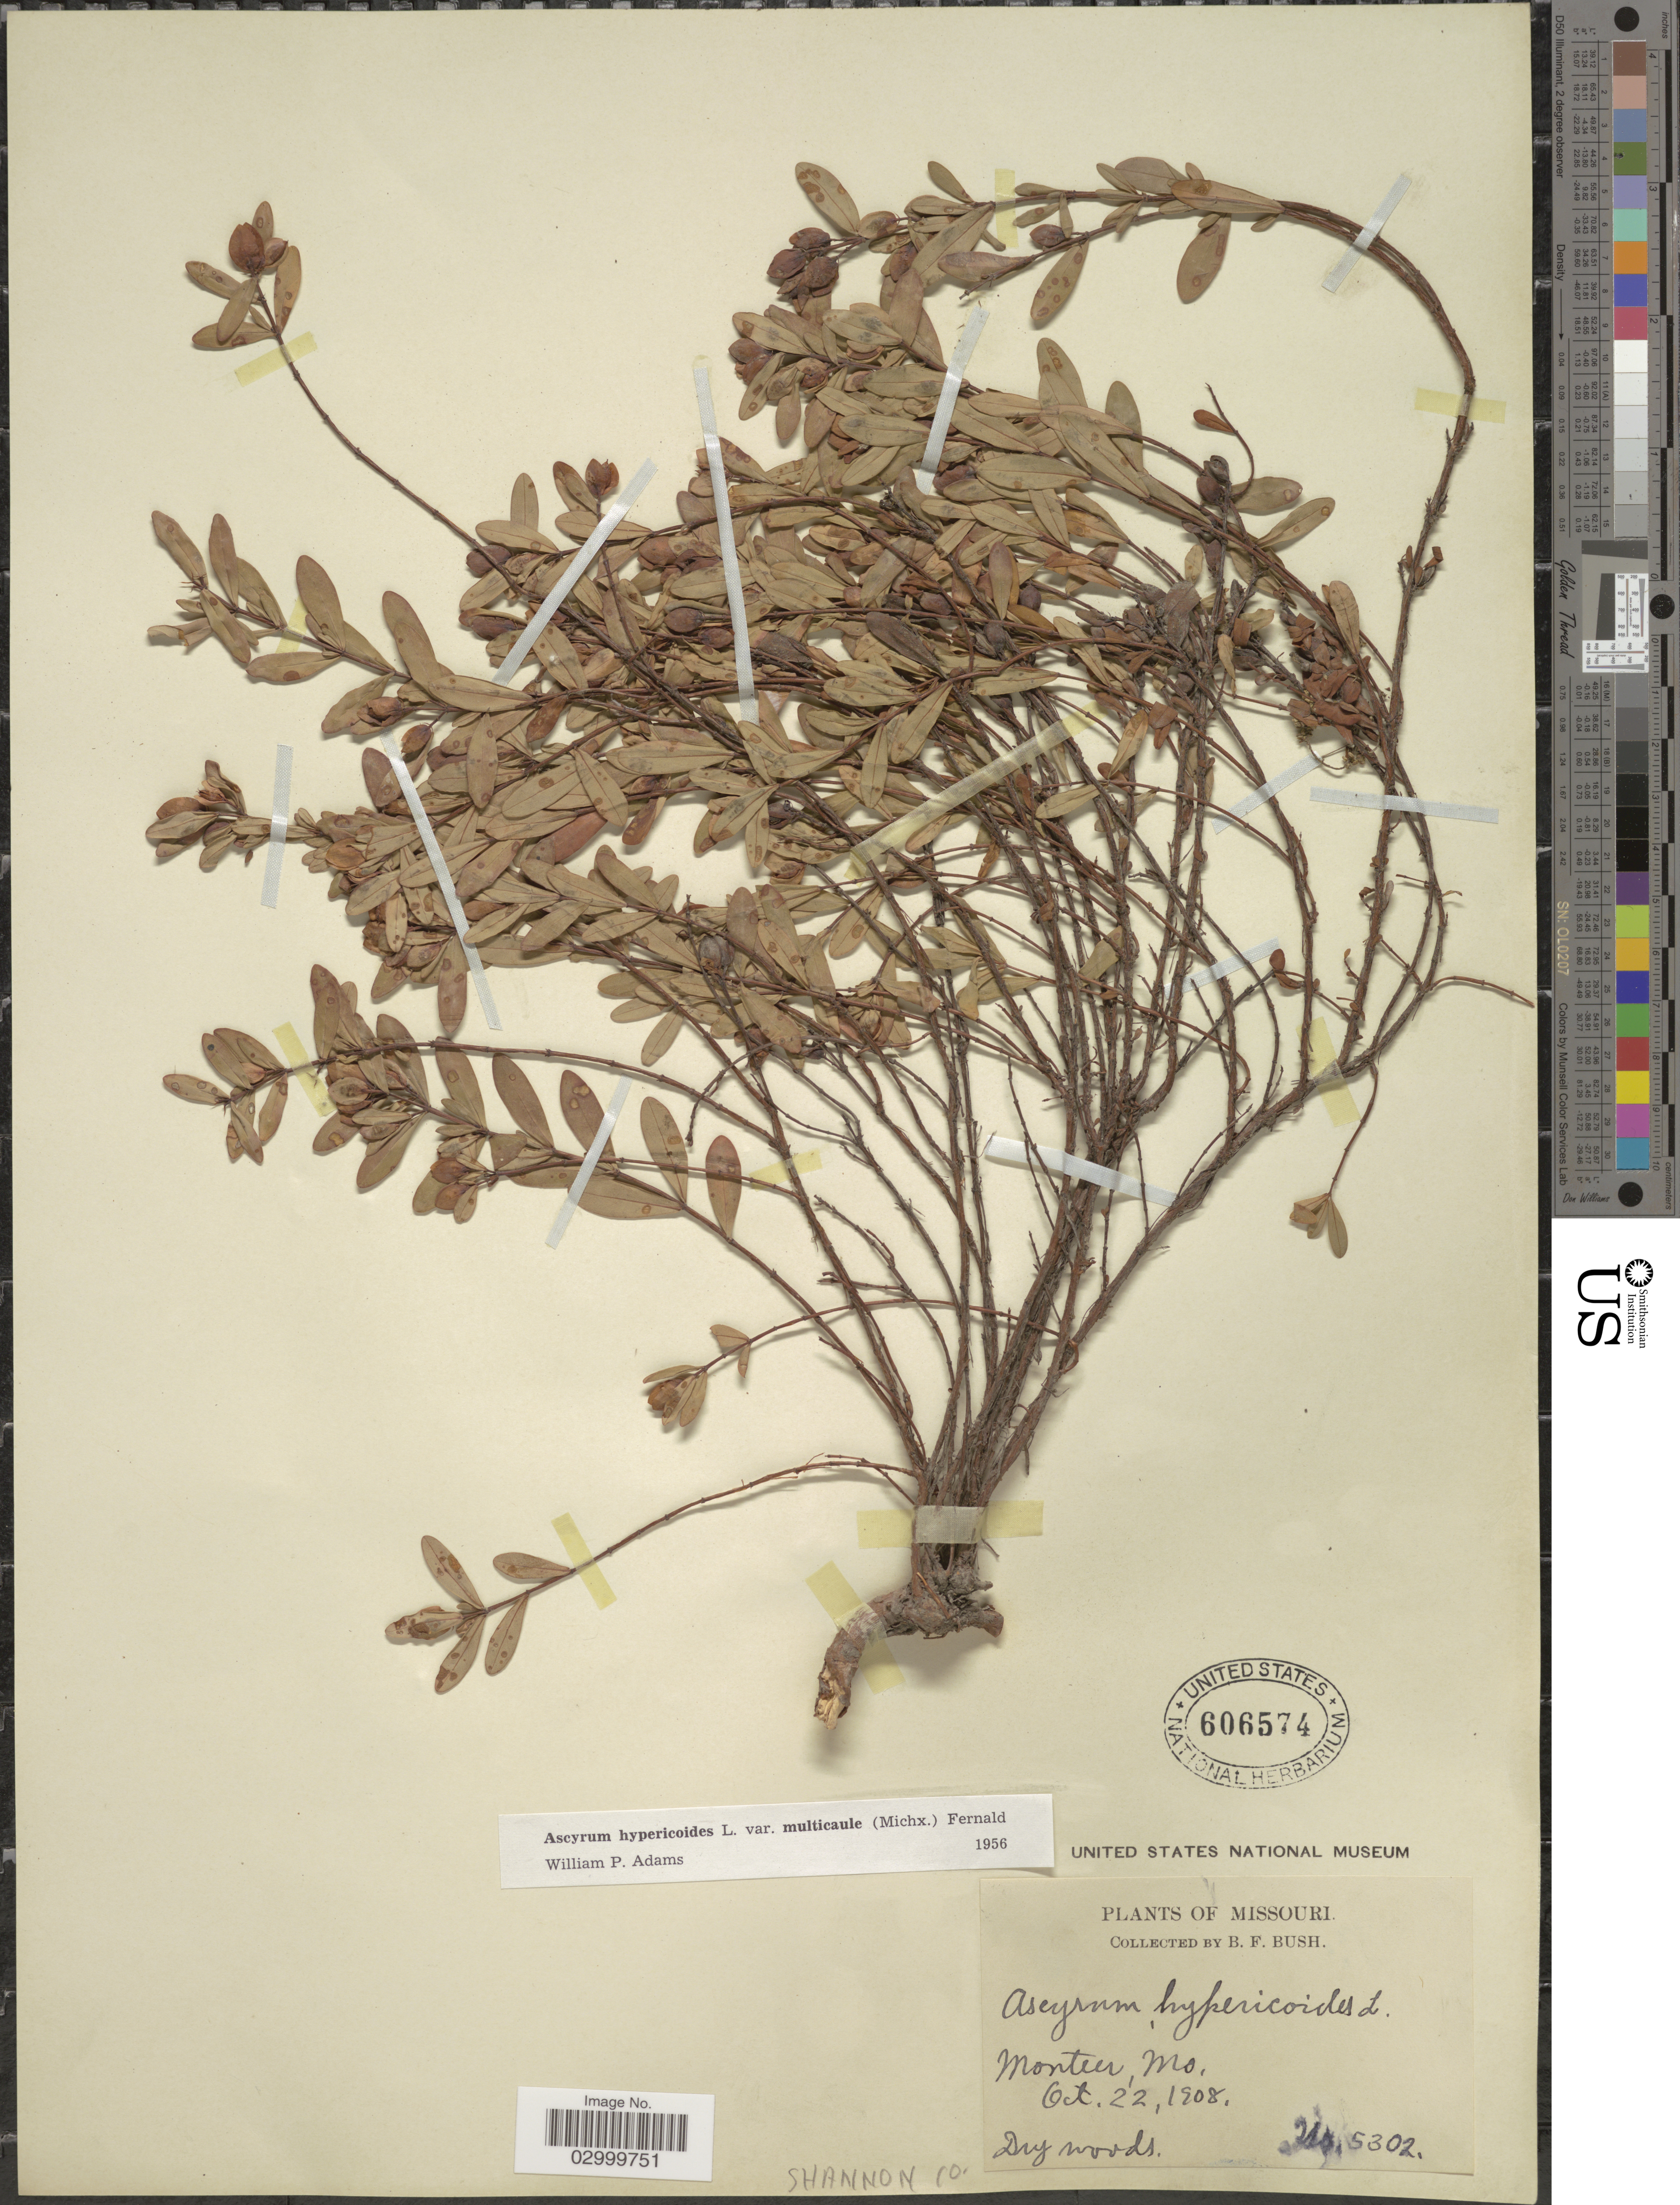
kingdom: Plantae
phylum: Tracheophyta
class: Magnoliopsida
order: Malpighiales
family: Hypericaceae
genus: Hypericum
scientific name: Hypericum stragulum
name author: W.P. Adams & N. Robson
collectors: B. F. Bush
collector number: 5302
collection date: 1908-10-22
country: United States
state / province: Missouri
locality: Montier, Shannon Co.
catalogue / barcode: US 606574